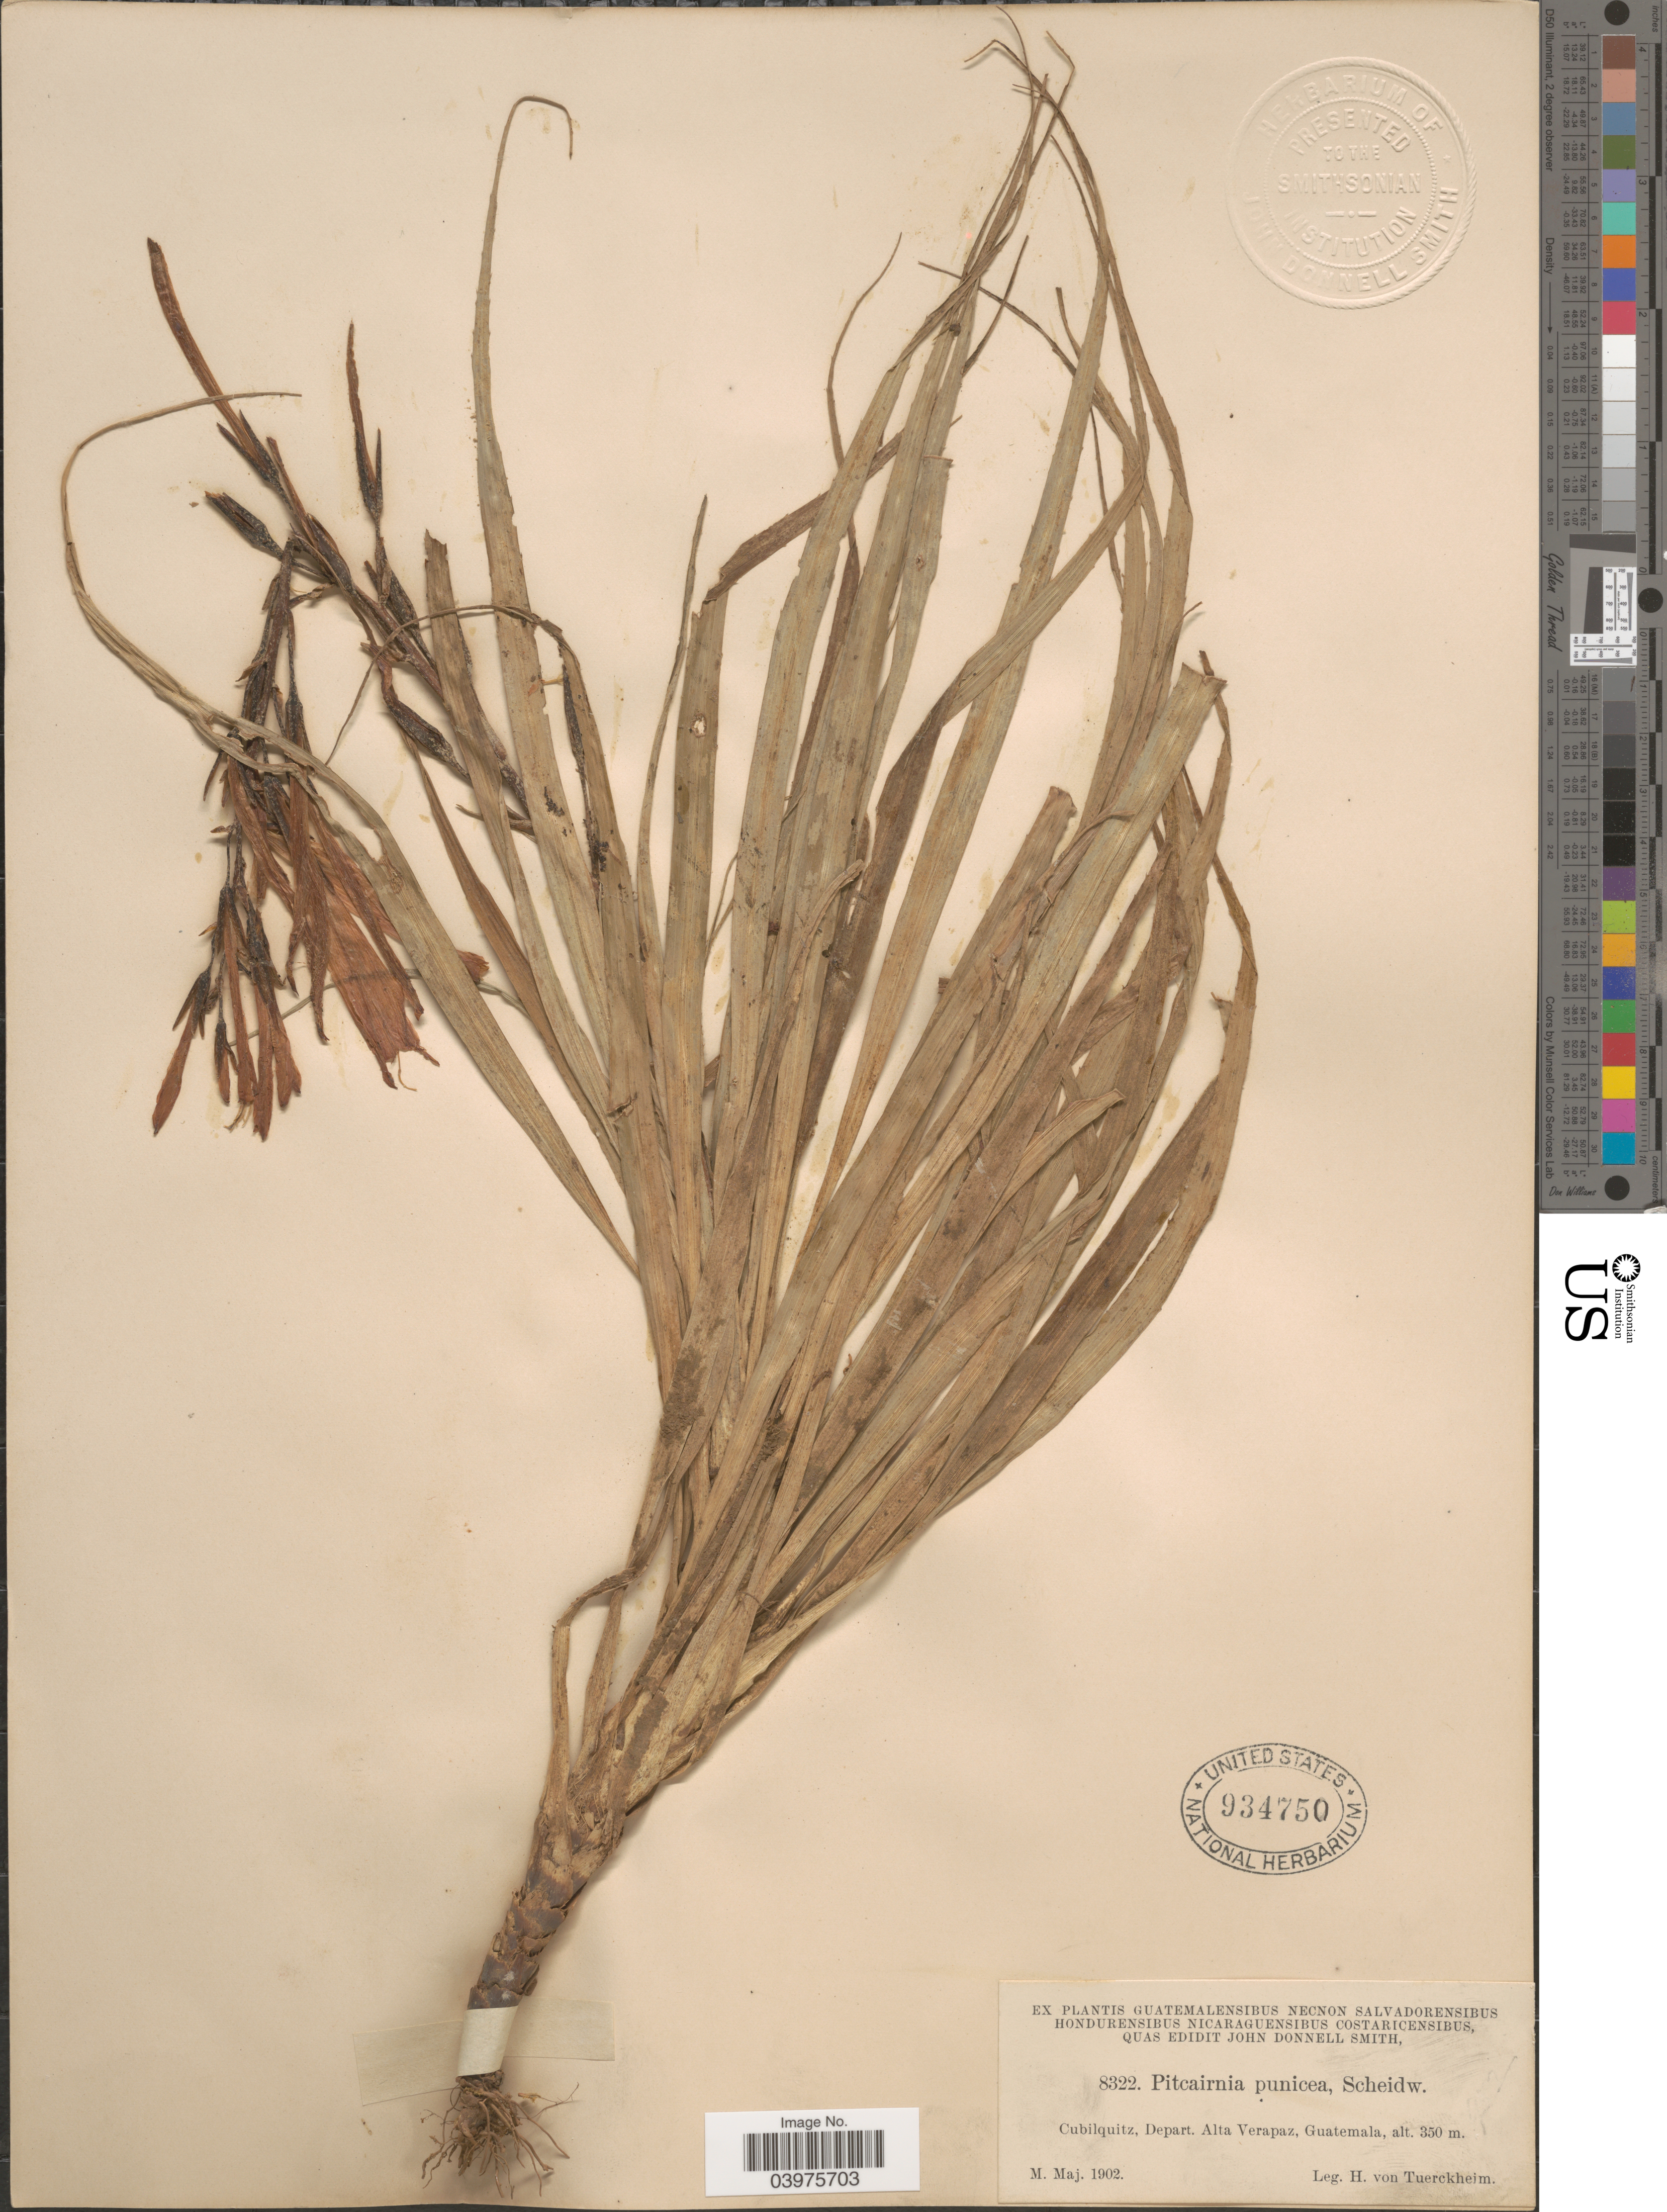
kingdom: Plantae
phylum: Tracheophyta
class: Liliopsida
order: Poales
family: Bromeliaceae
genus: Pitcairnia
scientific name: Pitcairnia punicea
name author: Scheidw.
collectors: H. von Türckheim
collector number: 8322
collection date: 1902-05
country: Guatemala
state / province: Alta Verapaz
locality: Cubilquitz, Depart. Alta Verapaz.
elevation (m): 350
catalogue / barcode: US 934750